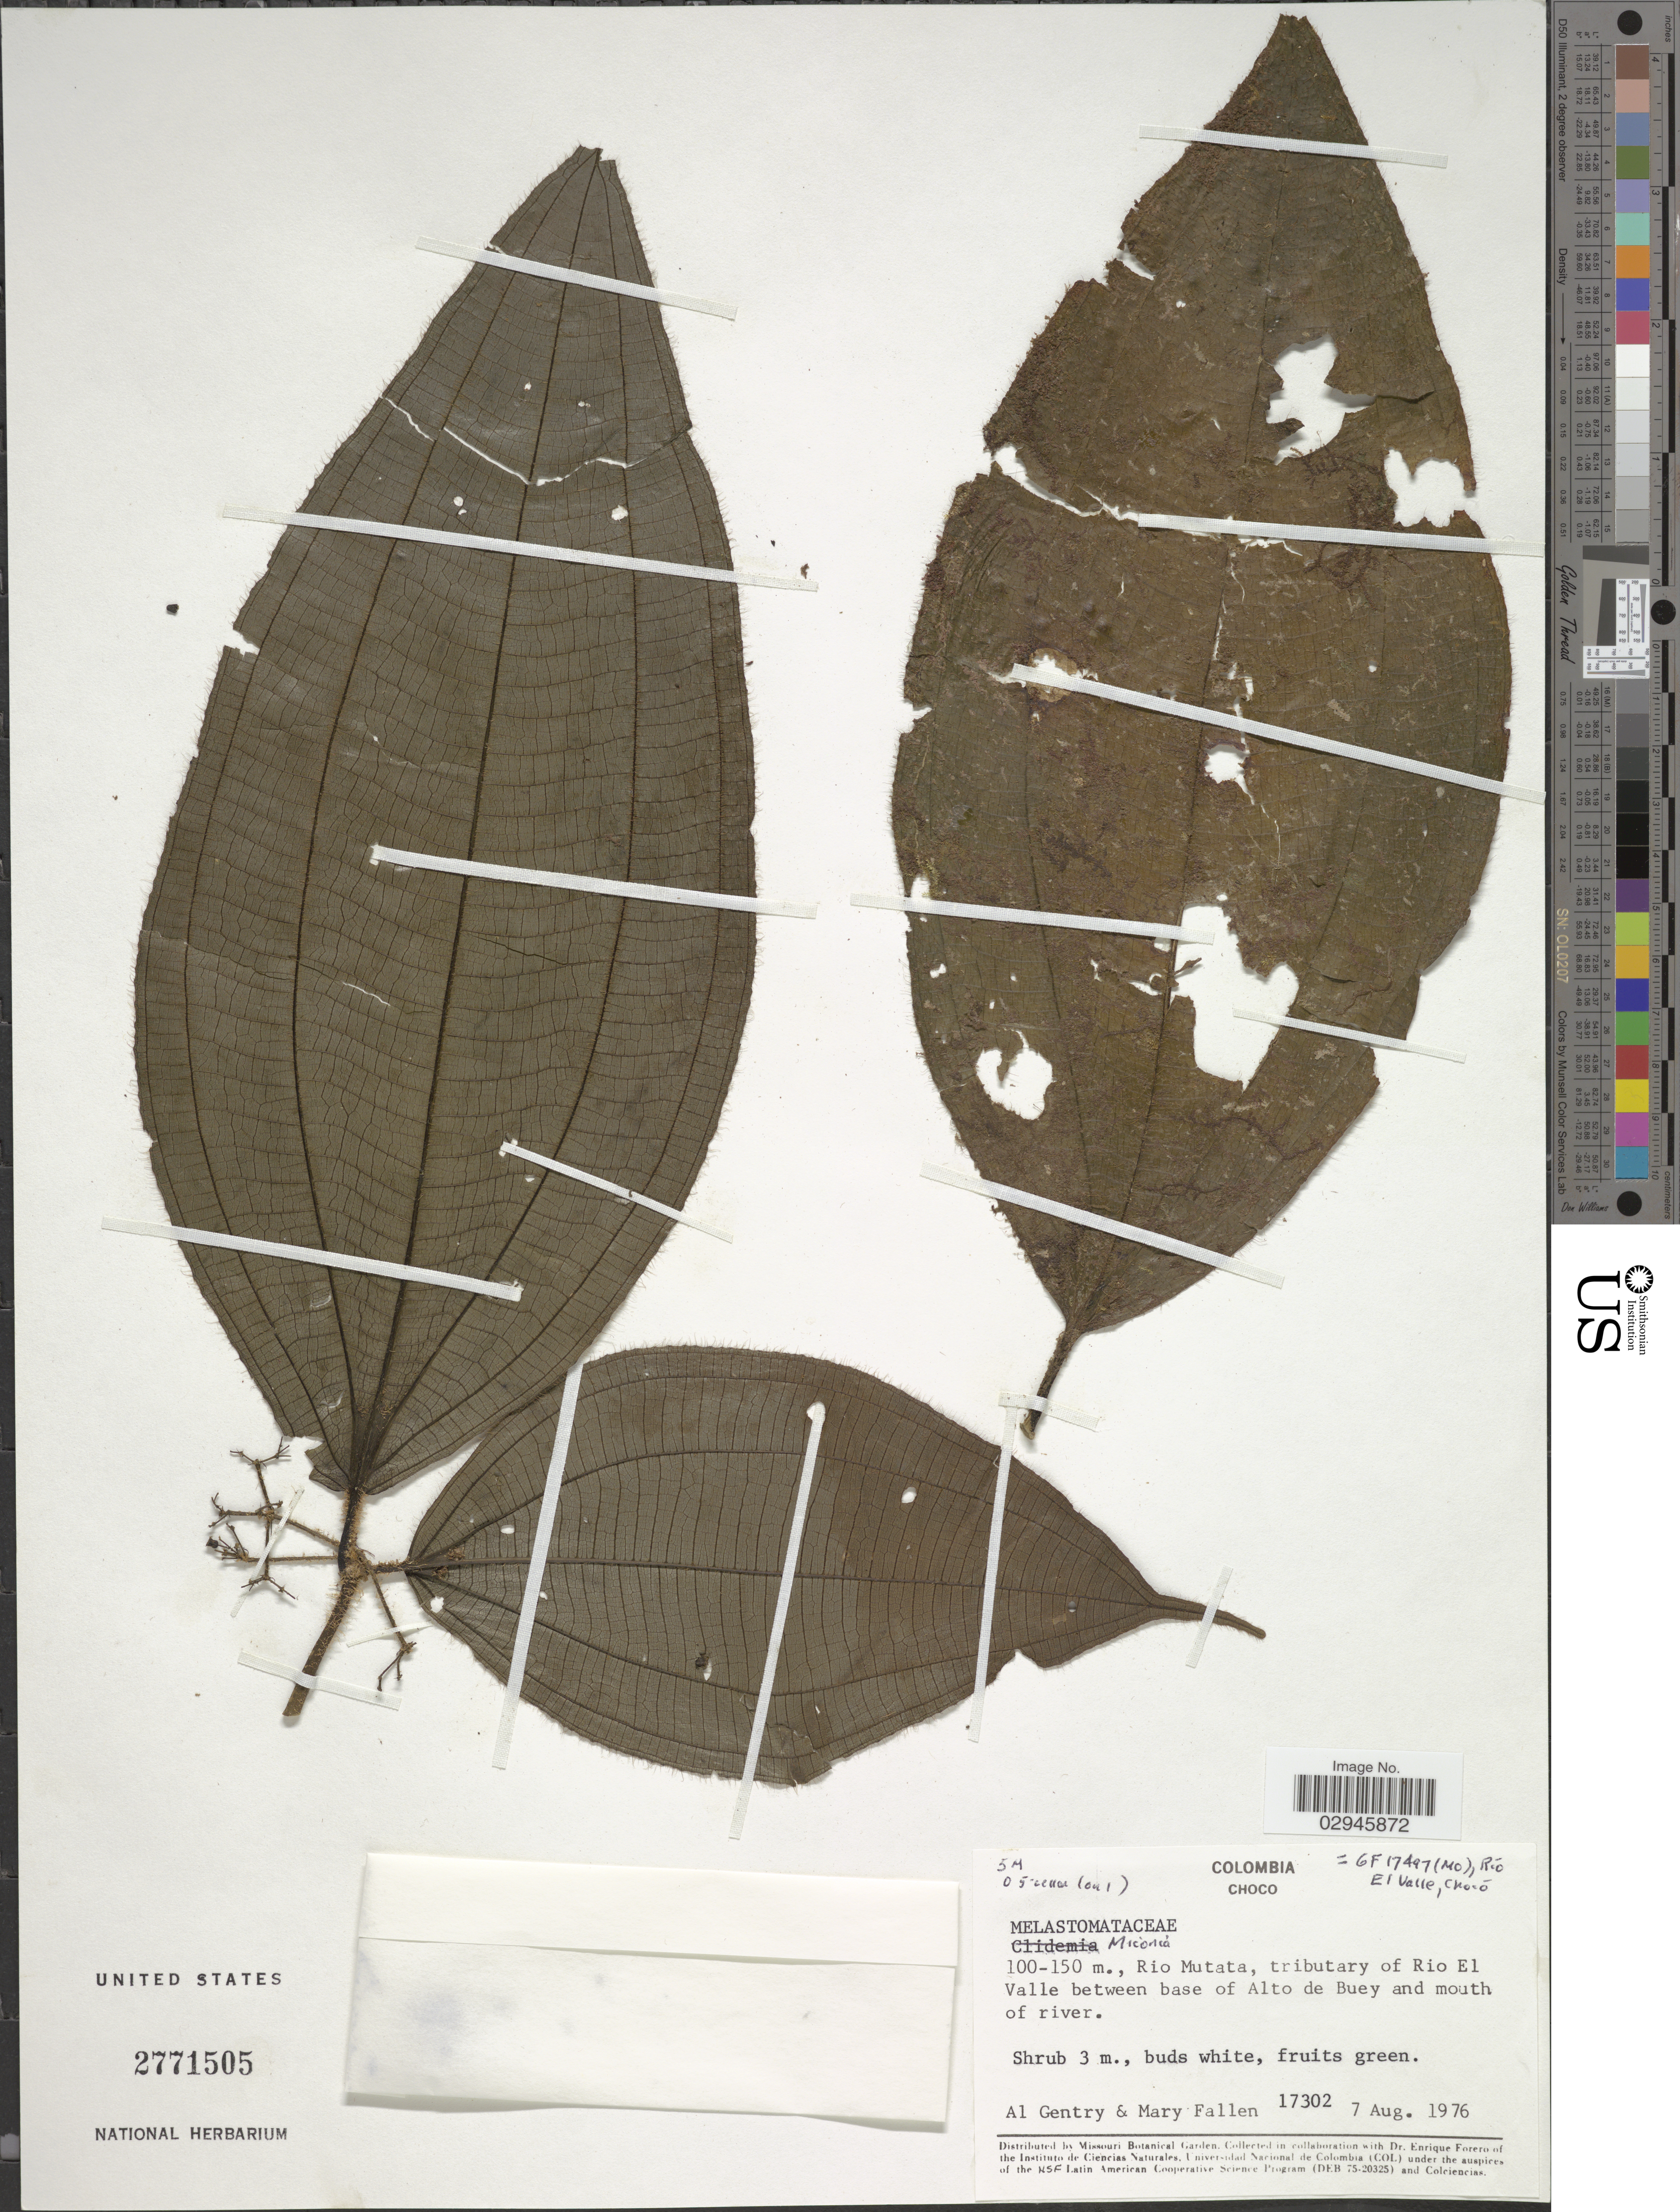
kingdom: Plantae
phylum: Tracheophyta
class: Magnoliopsida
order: Myrtales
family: Melastomataceae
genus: Miconia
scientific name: Miconia sp.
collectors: A. H. Gentry & M. Fallen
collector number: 17302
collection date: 1976-08-07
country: Colombia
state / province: Chocó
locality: Rio Mutata, tributary of Rio El Valle between base of Alto de Buey and mouth of river.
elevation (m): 100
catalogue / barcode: US 2771505